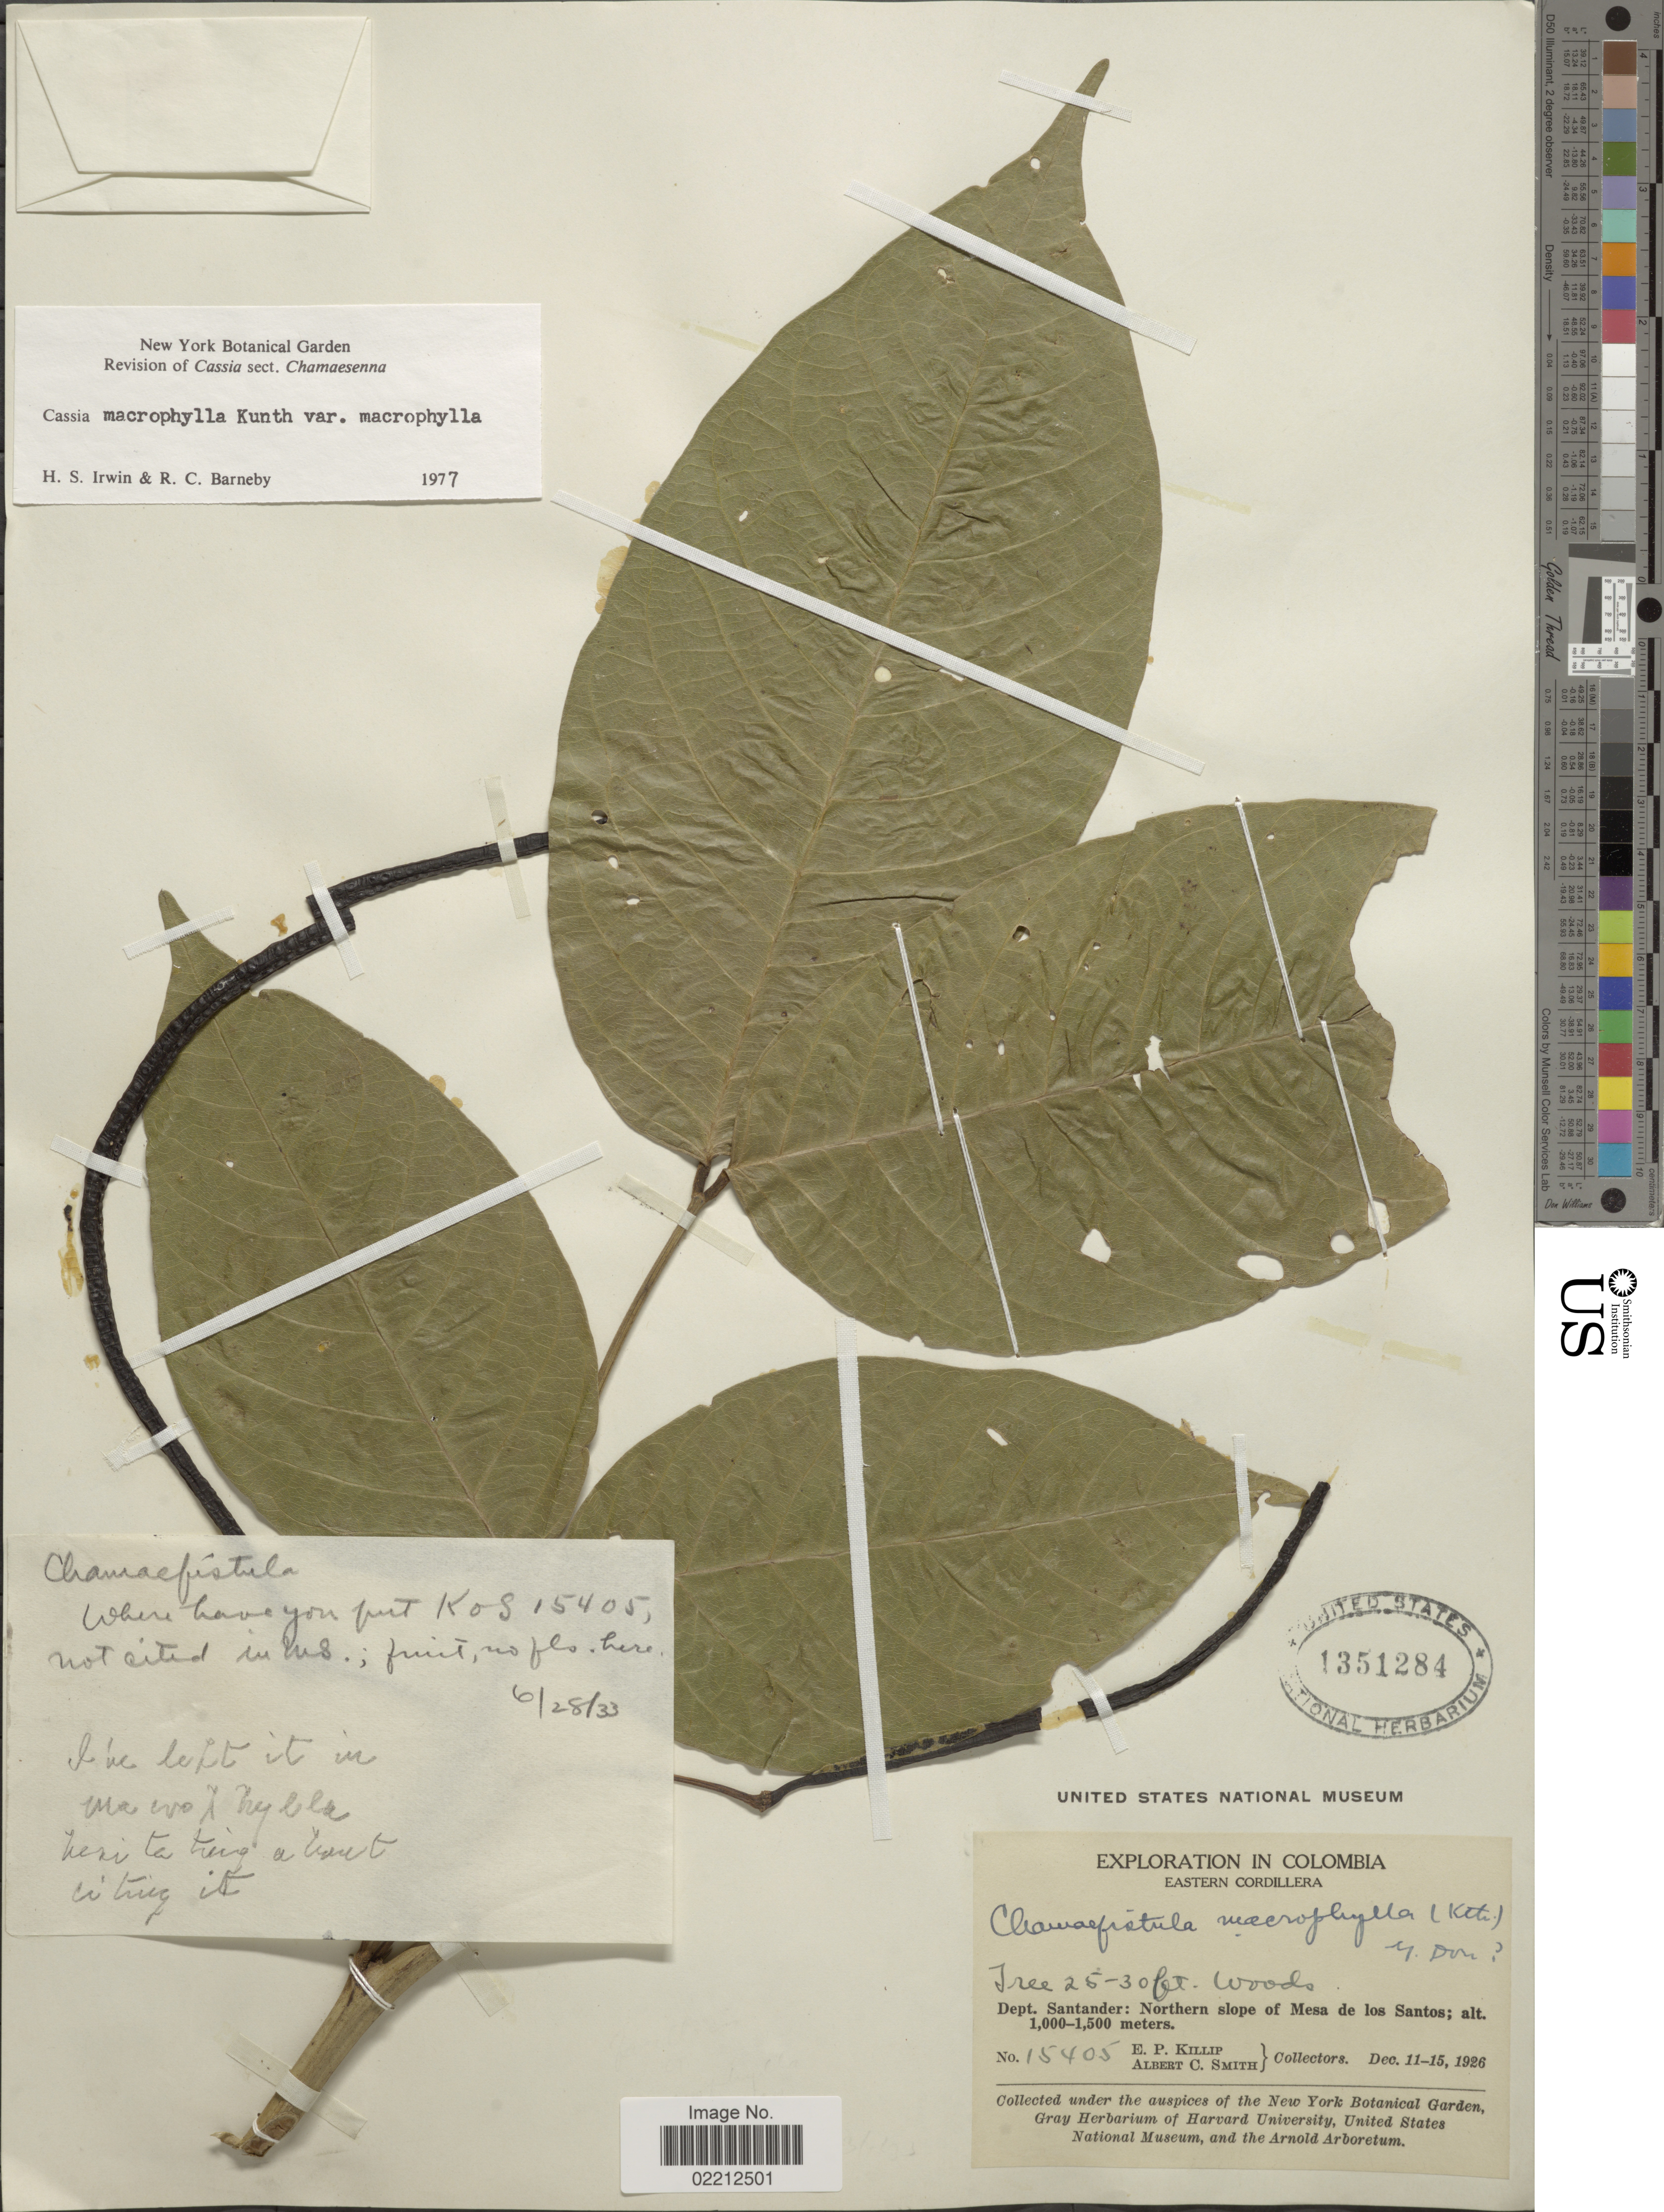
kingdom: Plantae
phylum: Tracheophyta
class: Magnoliopsida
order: Fabales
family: Fabaceae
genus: Senna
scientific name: Senna macrophylla var. macrophylla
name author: (Kunth) H.S. Irwin & Barneby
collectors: E. P. Killip & A. C. Smith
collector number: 15405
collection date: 1926-12-11/1926-12-15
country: Colombia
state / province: Santander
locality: Dept.Santander: North slope of MEsa de los Santos. Eastern Cordillera.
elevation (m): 1000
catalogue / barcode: US 1351284